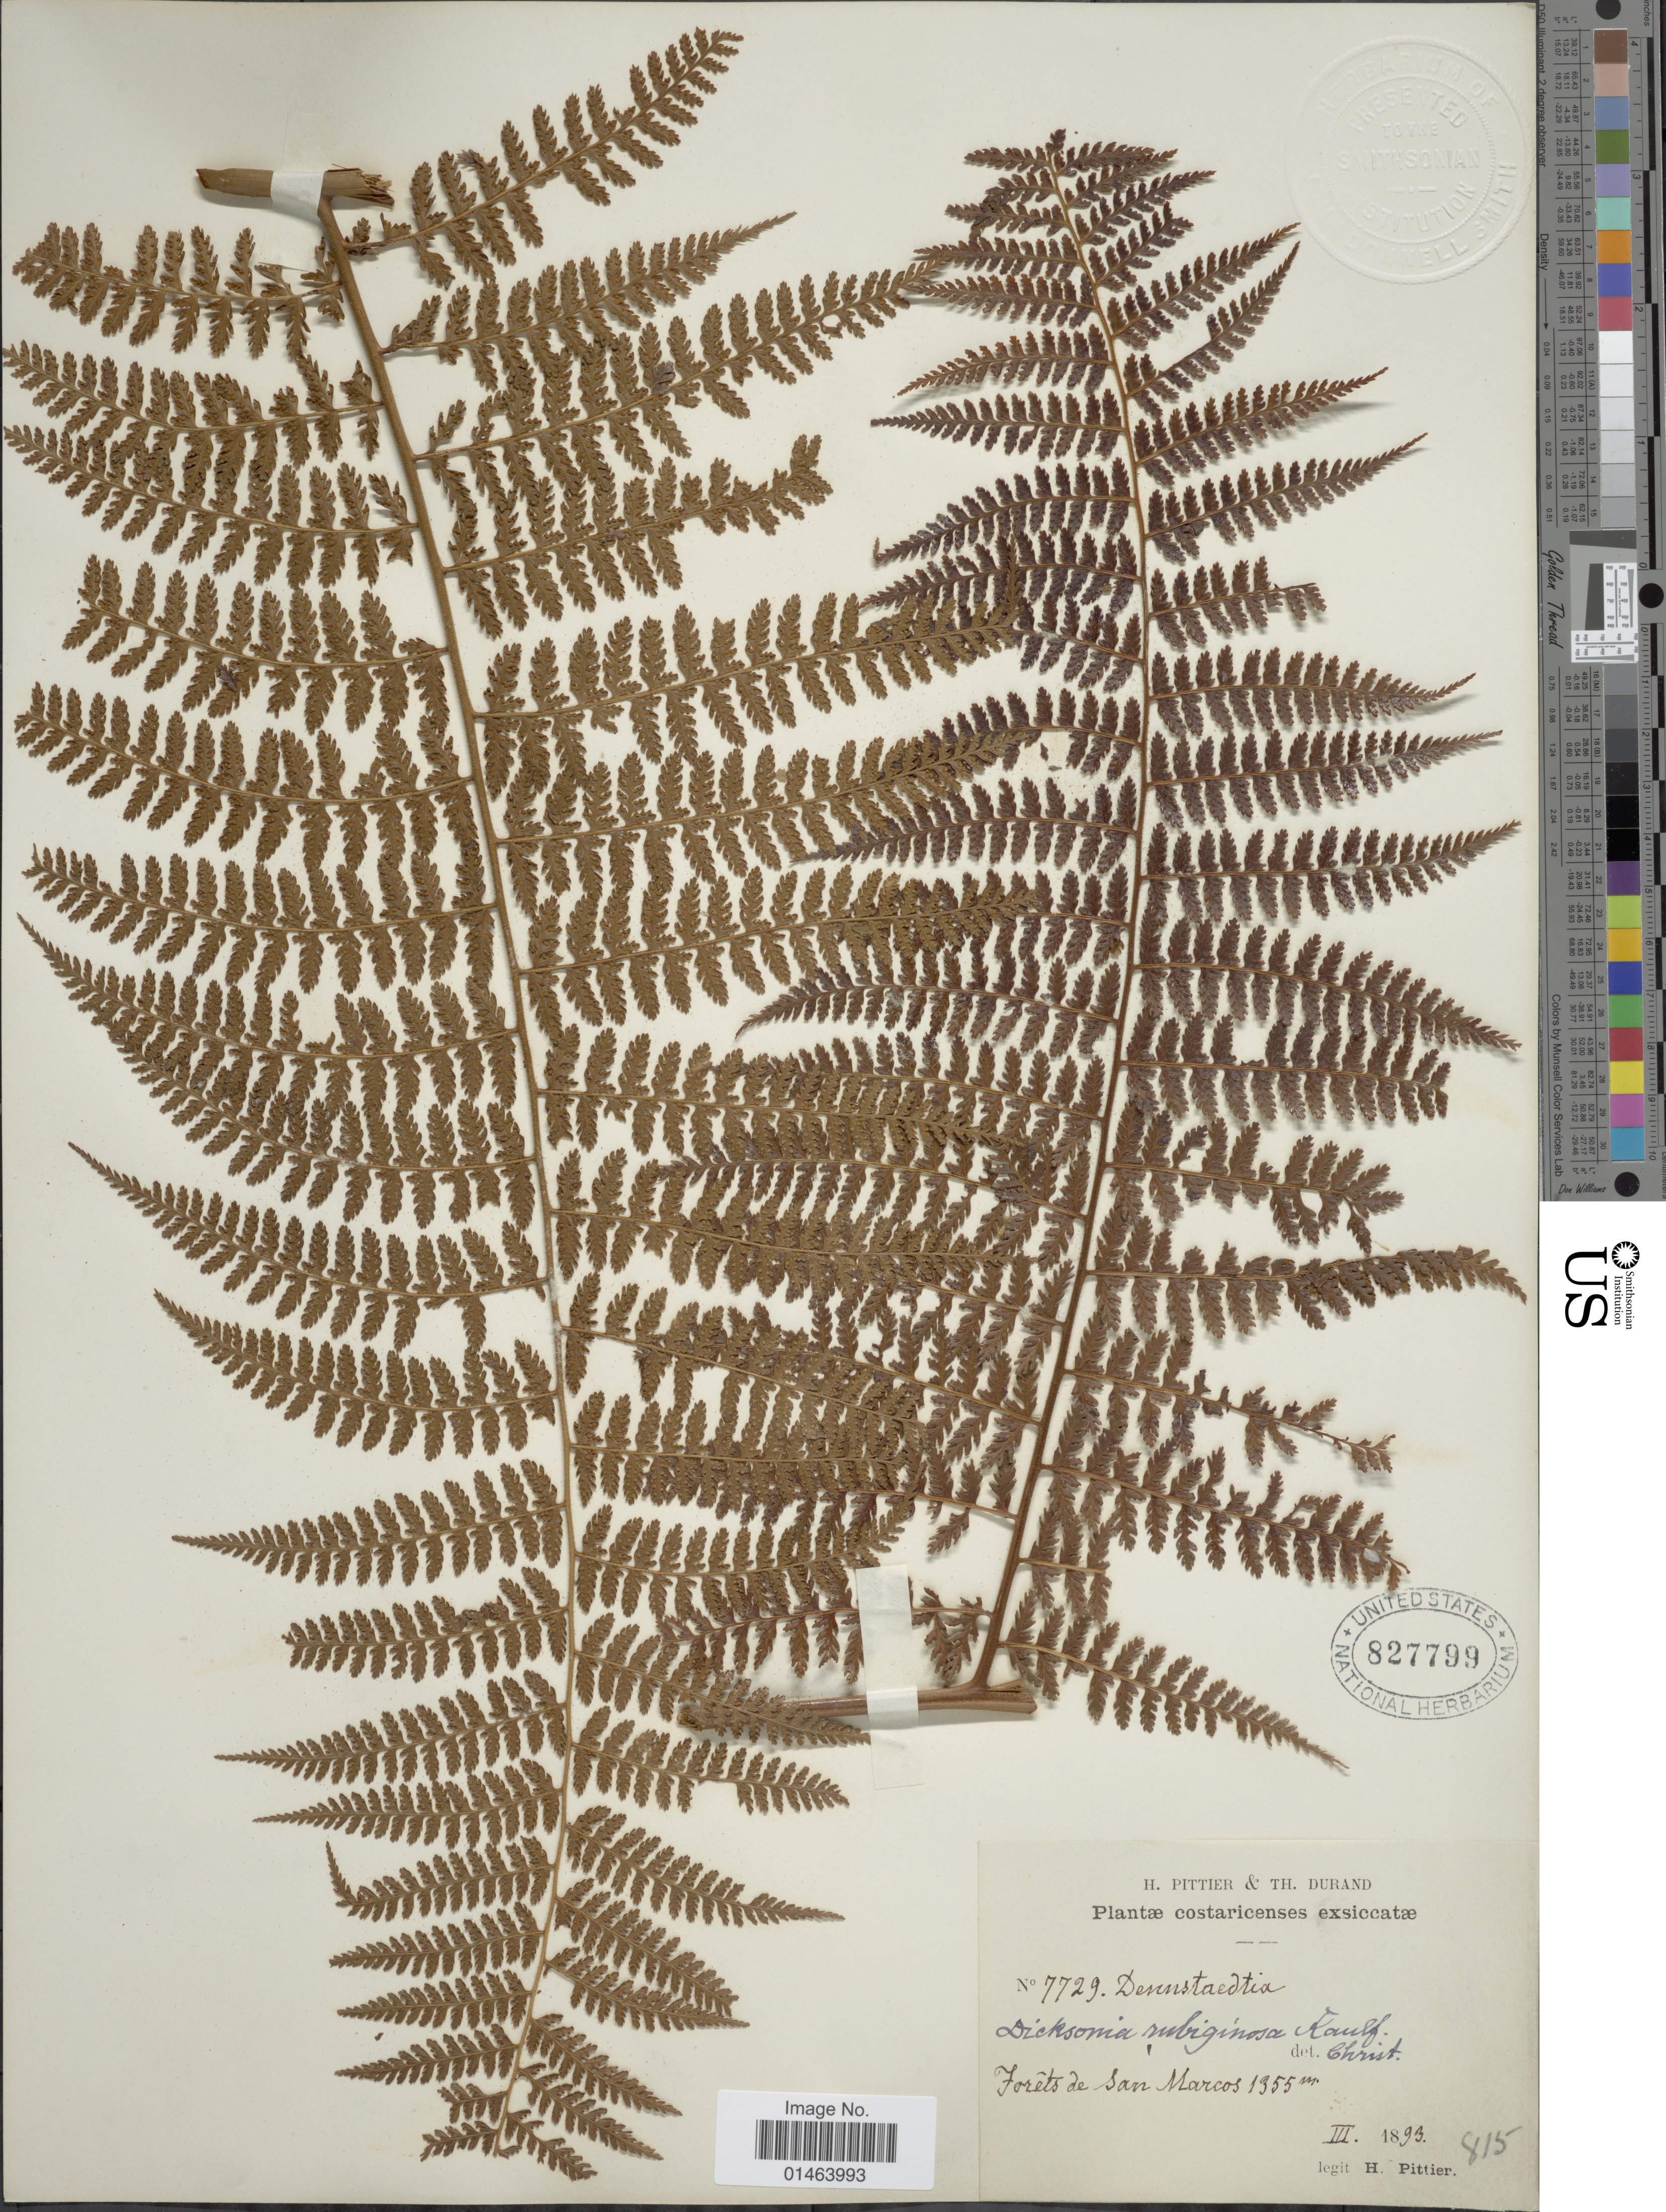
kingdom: Plantae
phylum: Tracheophyta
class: Polypodiopsida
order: Polypodiales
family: Dennstaedtiaceae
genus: Dennstaedtia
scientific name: Dennstaedtia cicutaria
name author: (Sw.) T. Moore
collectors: H. F. Pittier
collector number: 7729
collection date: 1893-03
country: Guatemala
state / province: San Marcos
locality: Guatemala, Forest de san Marcos.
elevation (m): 1355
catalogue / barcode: US 827799